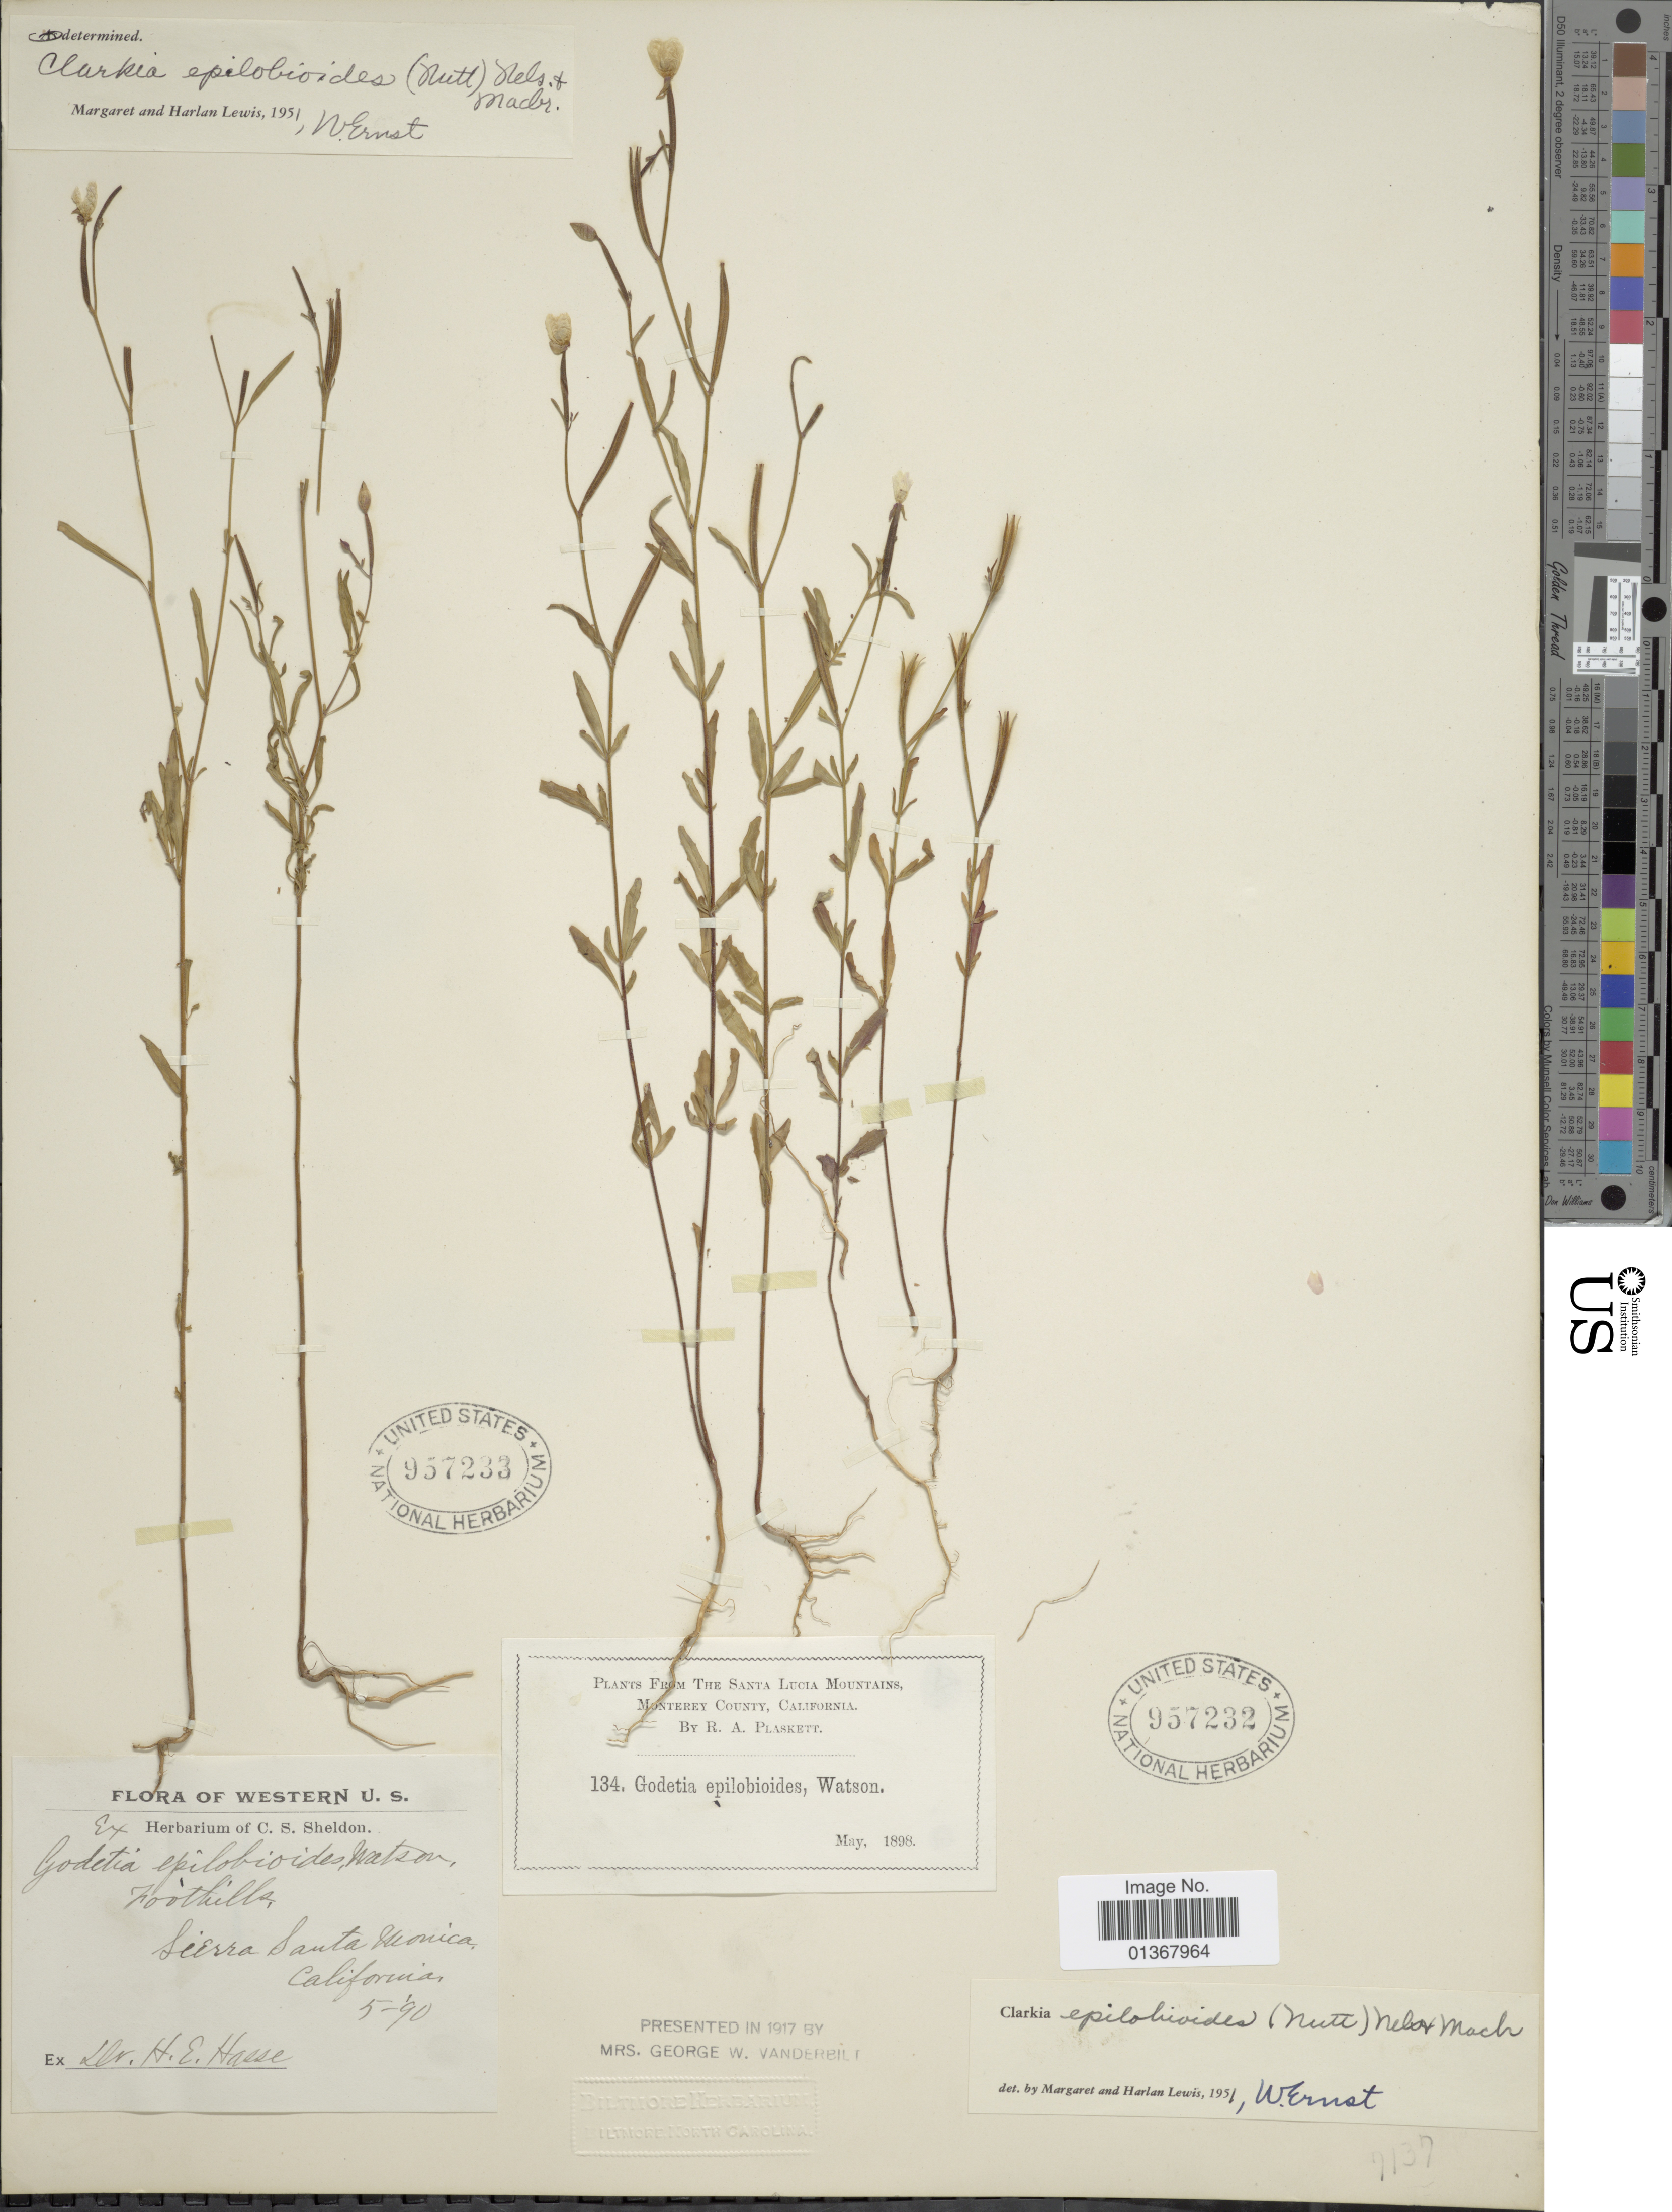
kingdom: Plantae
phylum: Tracheophyta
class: Magnoliopsida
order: Myrtales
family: Onagraceae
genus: Clarkia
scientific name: Clarkia epilobioides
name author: (Nutt. ex Torr. & A. Gray) A. Nelson & J.F. Macbr.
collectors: ex herb. C. S. Sheldon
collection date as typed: Transcribed d/m/y: /5/90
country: United States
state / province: California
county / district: Los Angeles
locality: Western U.S. Sierra Santa Monica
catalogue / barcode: US 957233